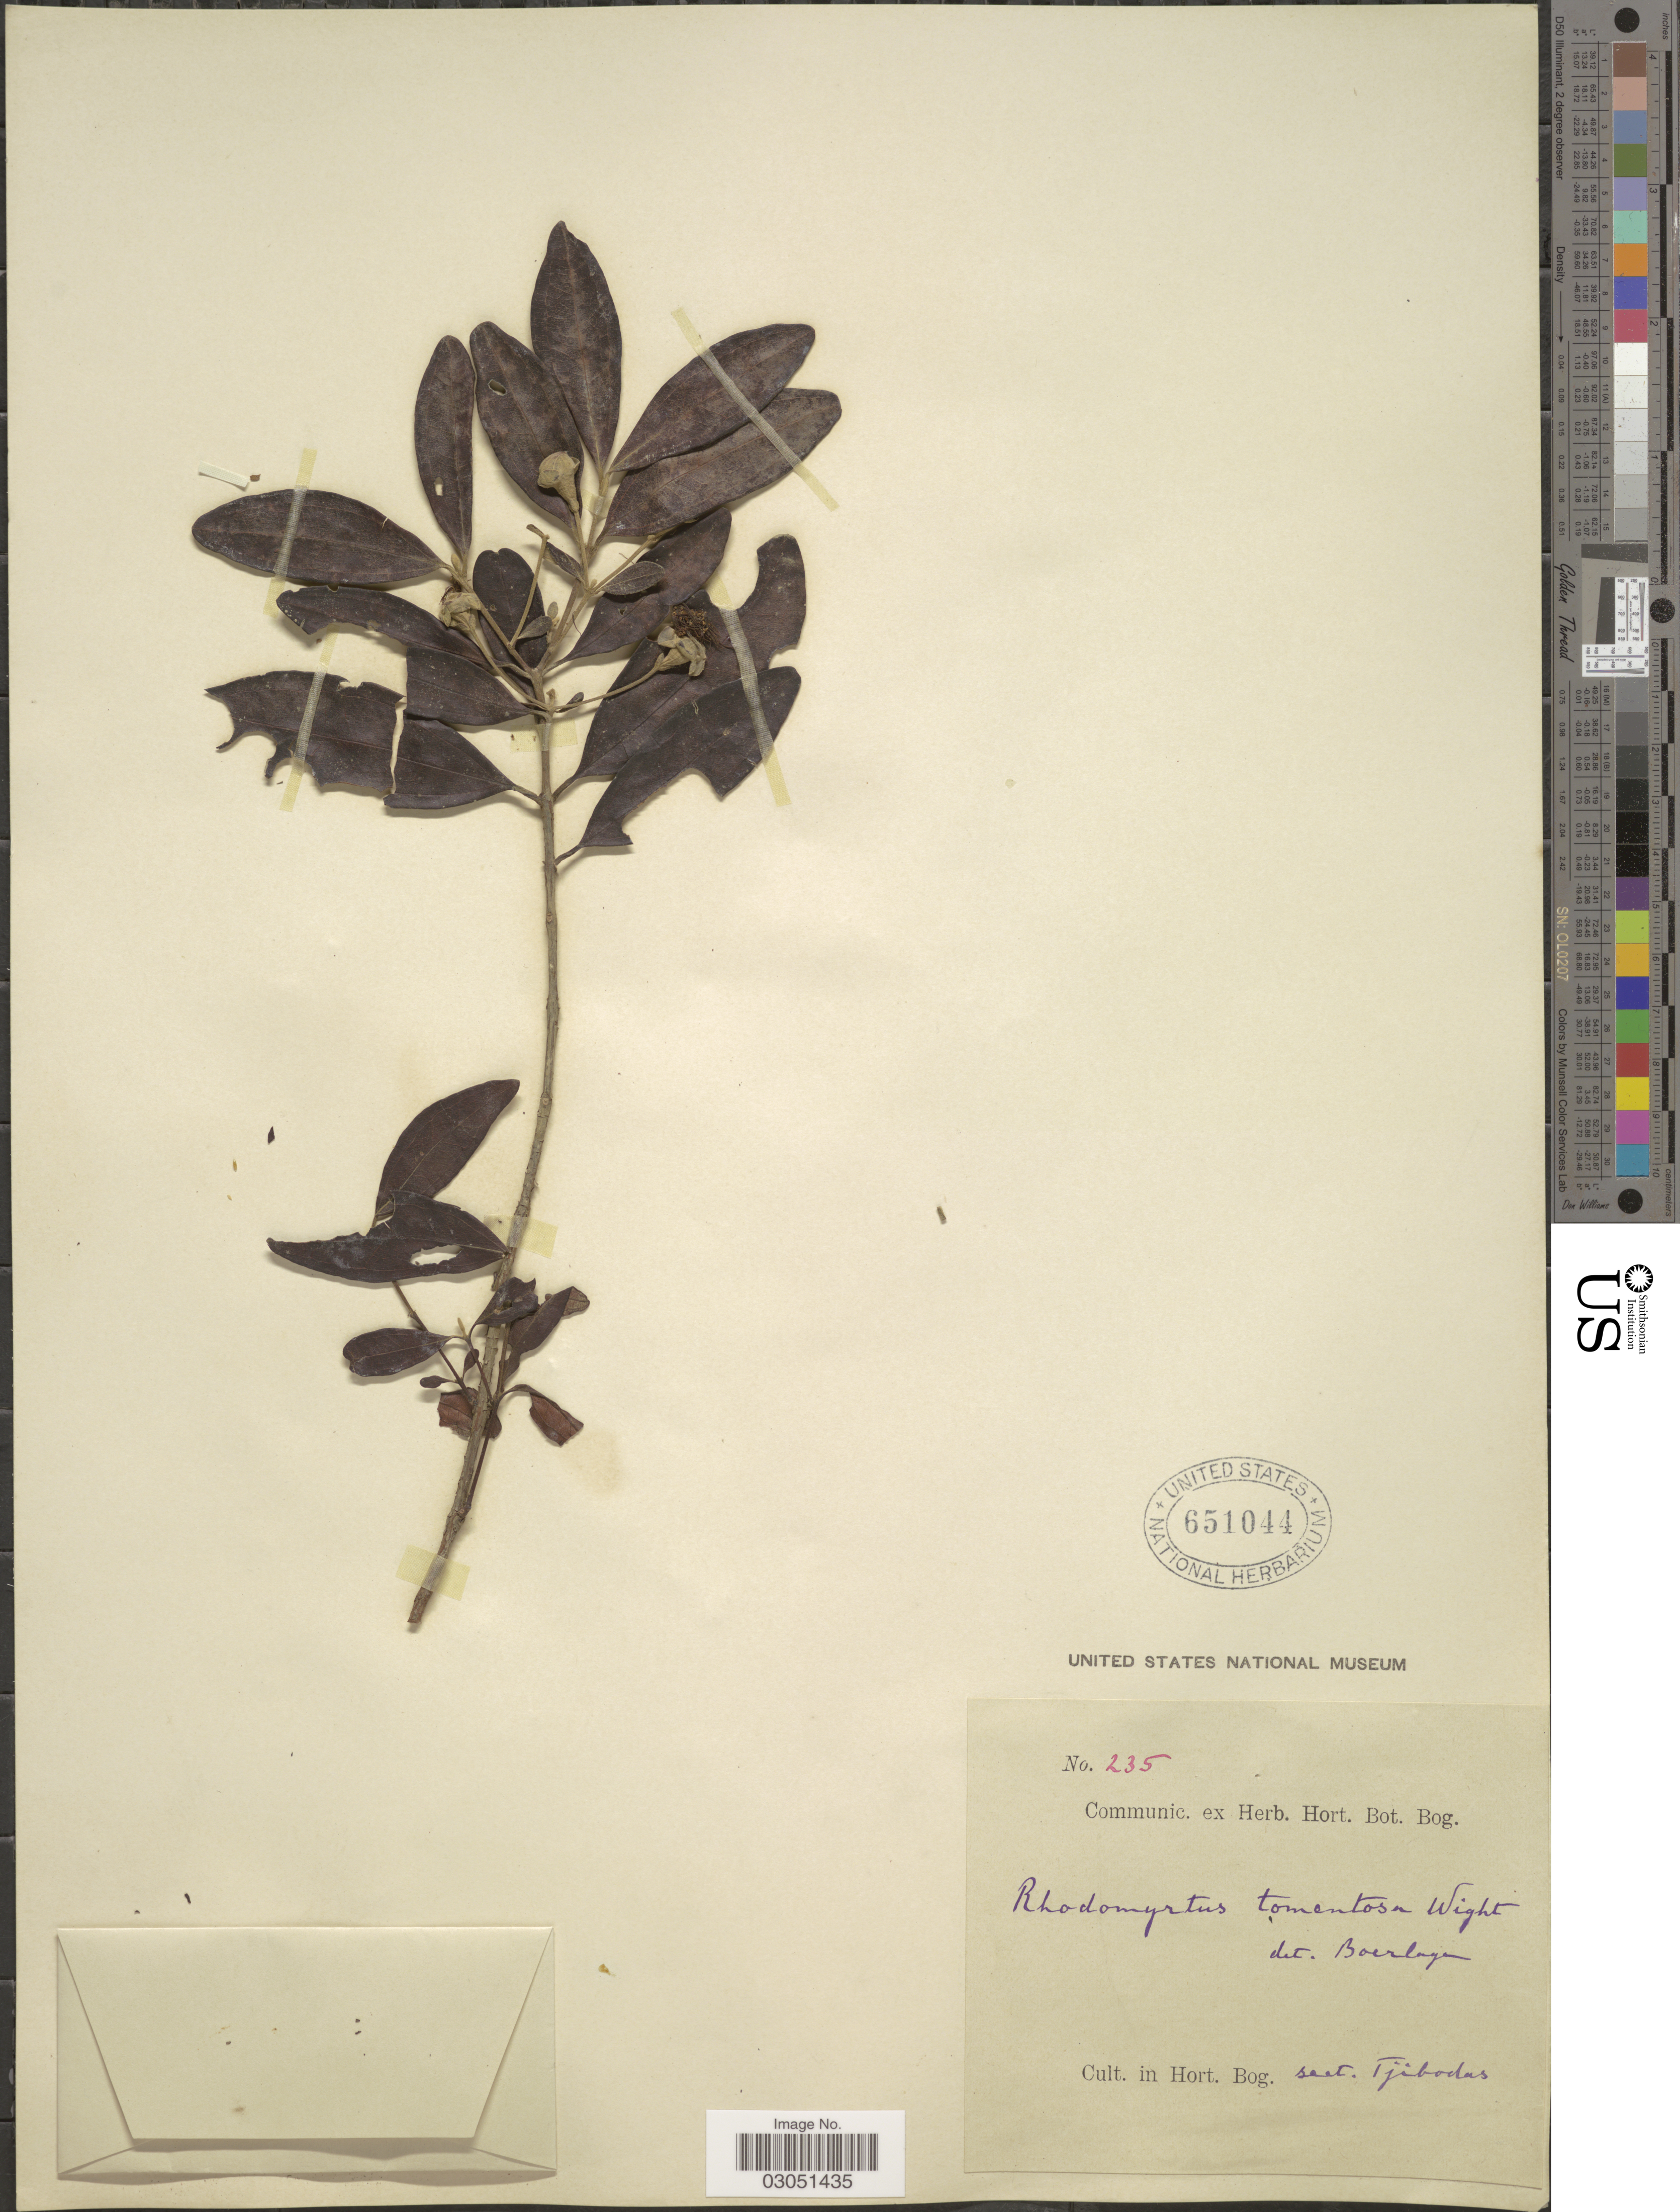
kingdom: Plantae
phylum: Tracheophyta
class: Magnoliopsida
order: Myrtales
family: Myrtaceae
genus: Rhodomyrtus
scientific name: Rhodomyrtus tomentosa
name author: (Aiton) Hassk.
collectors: ex herb. Hort. Bot. Bog.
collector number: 235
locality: Cult. in Hort. Bog. sect. Tjibodas.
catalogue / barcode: US 651044